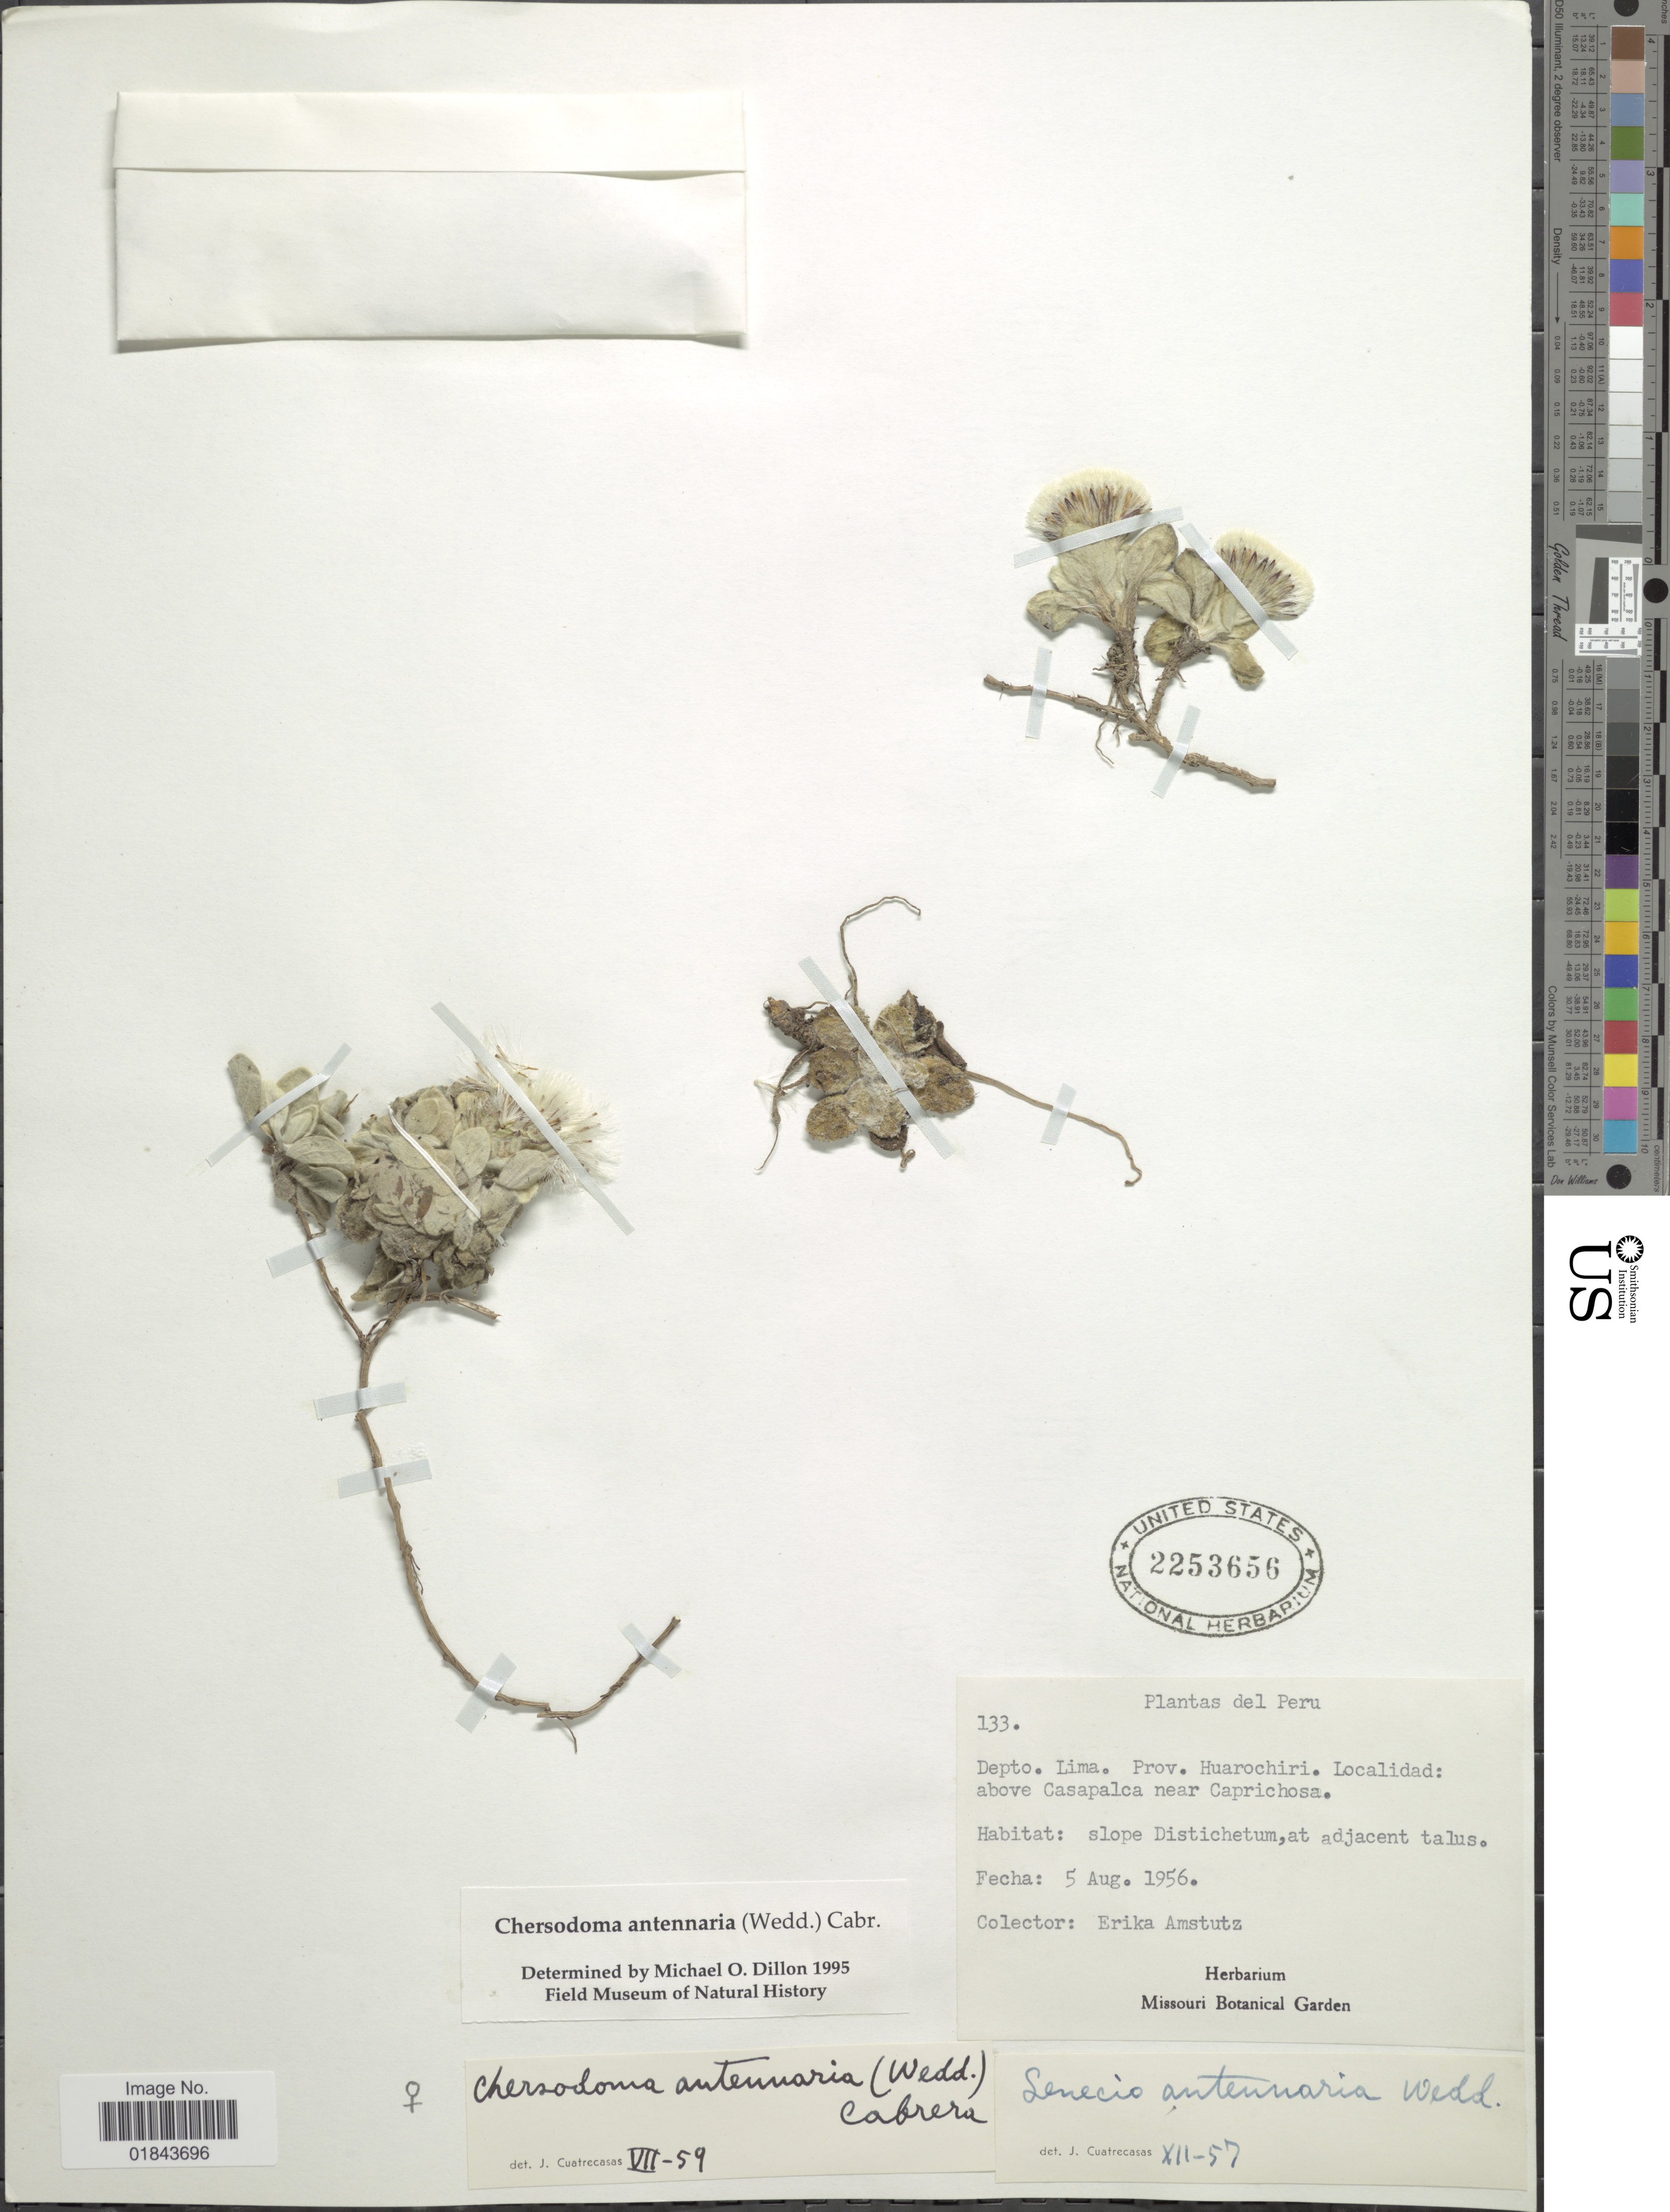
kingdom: Plantae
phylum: Tracheophyta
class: Magnoliopsida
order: Asterales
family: Asteraceae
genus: Chersodoma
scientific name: Chersodoma antennaria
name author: (Wedd.) Cabrera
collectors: E. Amstutz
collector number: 133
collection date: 1956-08-05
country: Peru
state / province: Lima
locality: Depto. Lima, Prov. Huarochiri, Above Casapalca near Caprichosa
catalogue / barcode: US 2253656